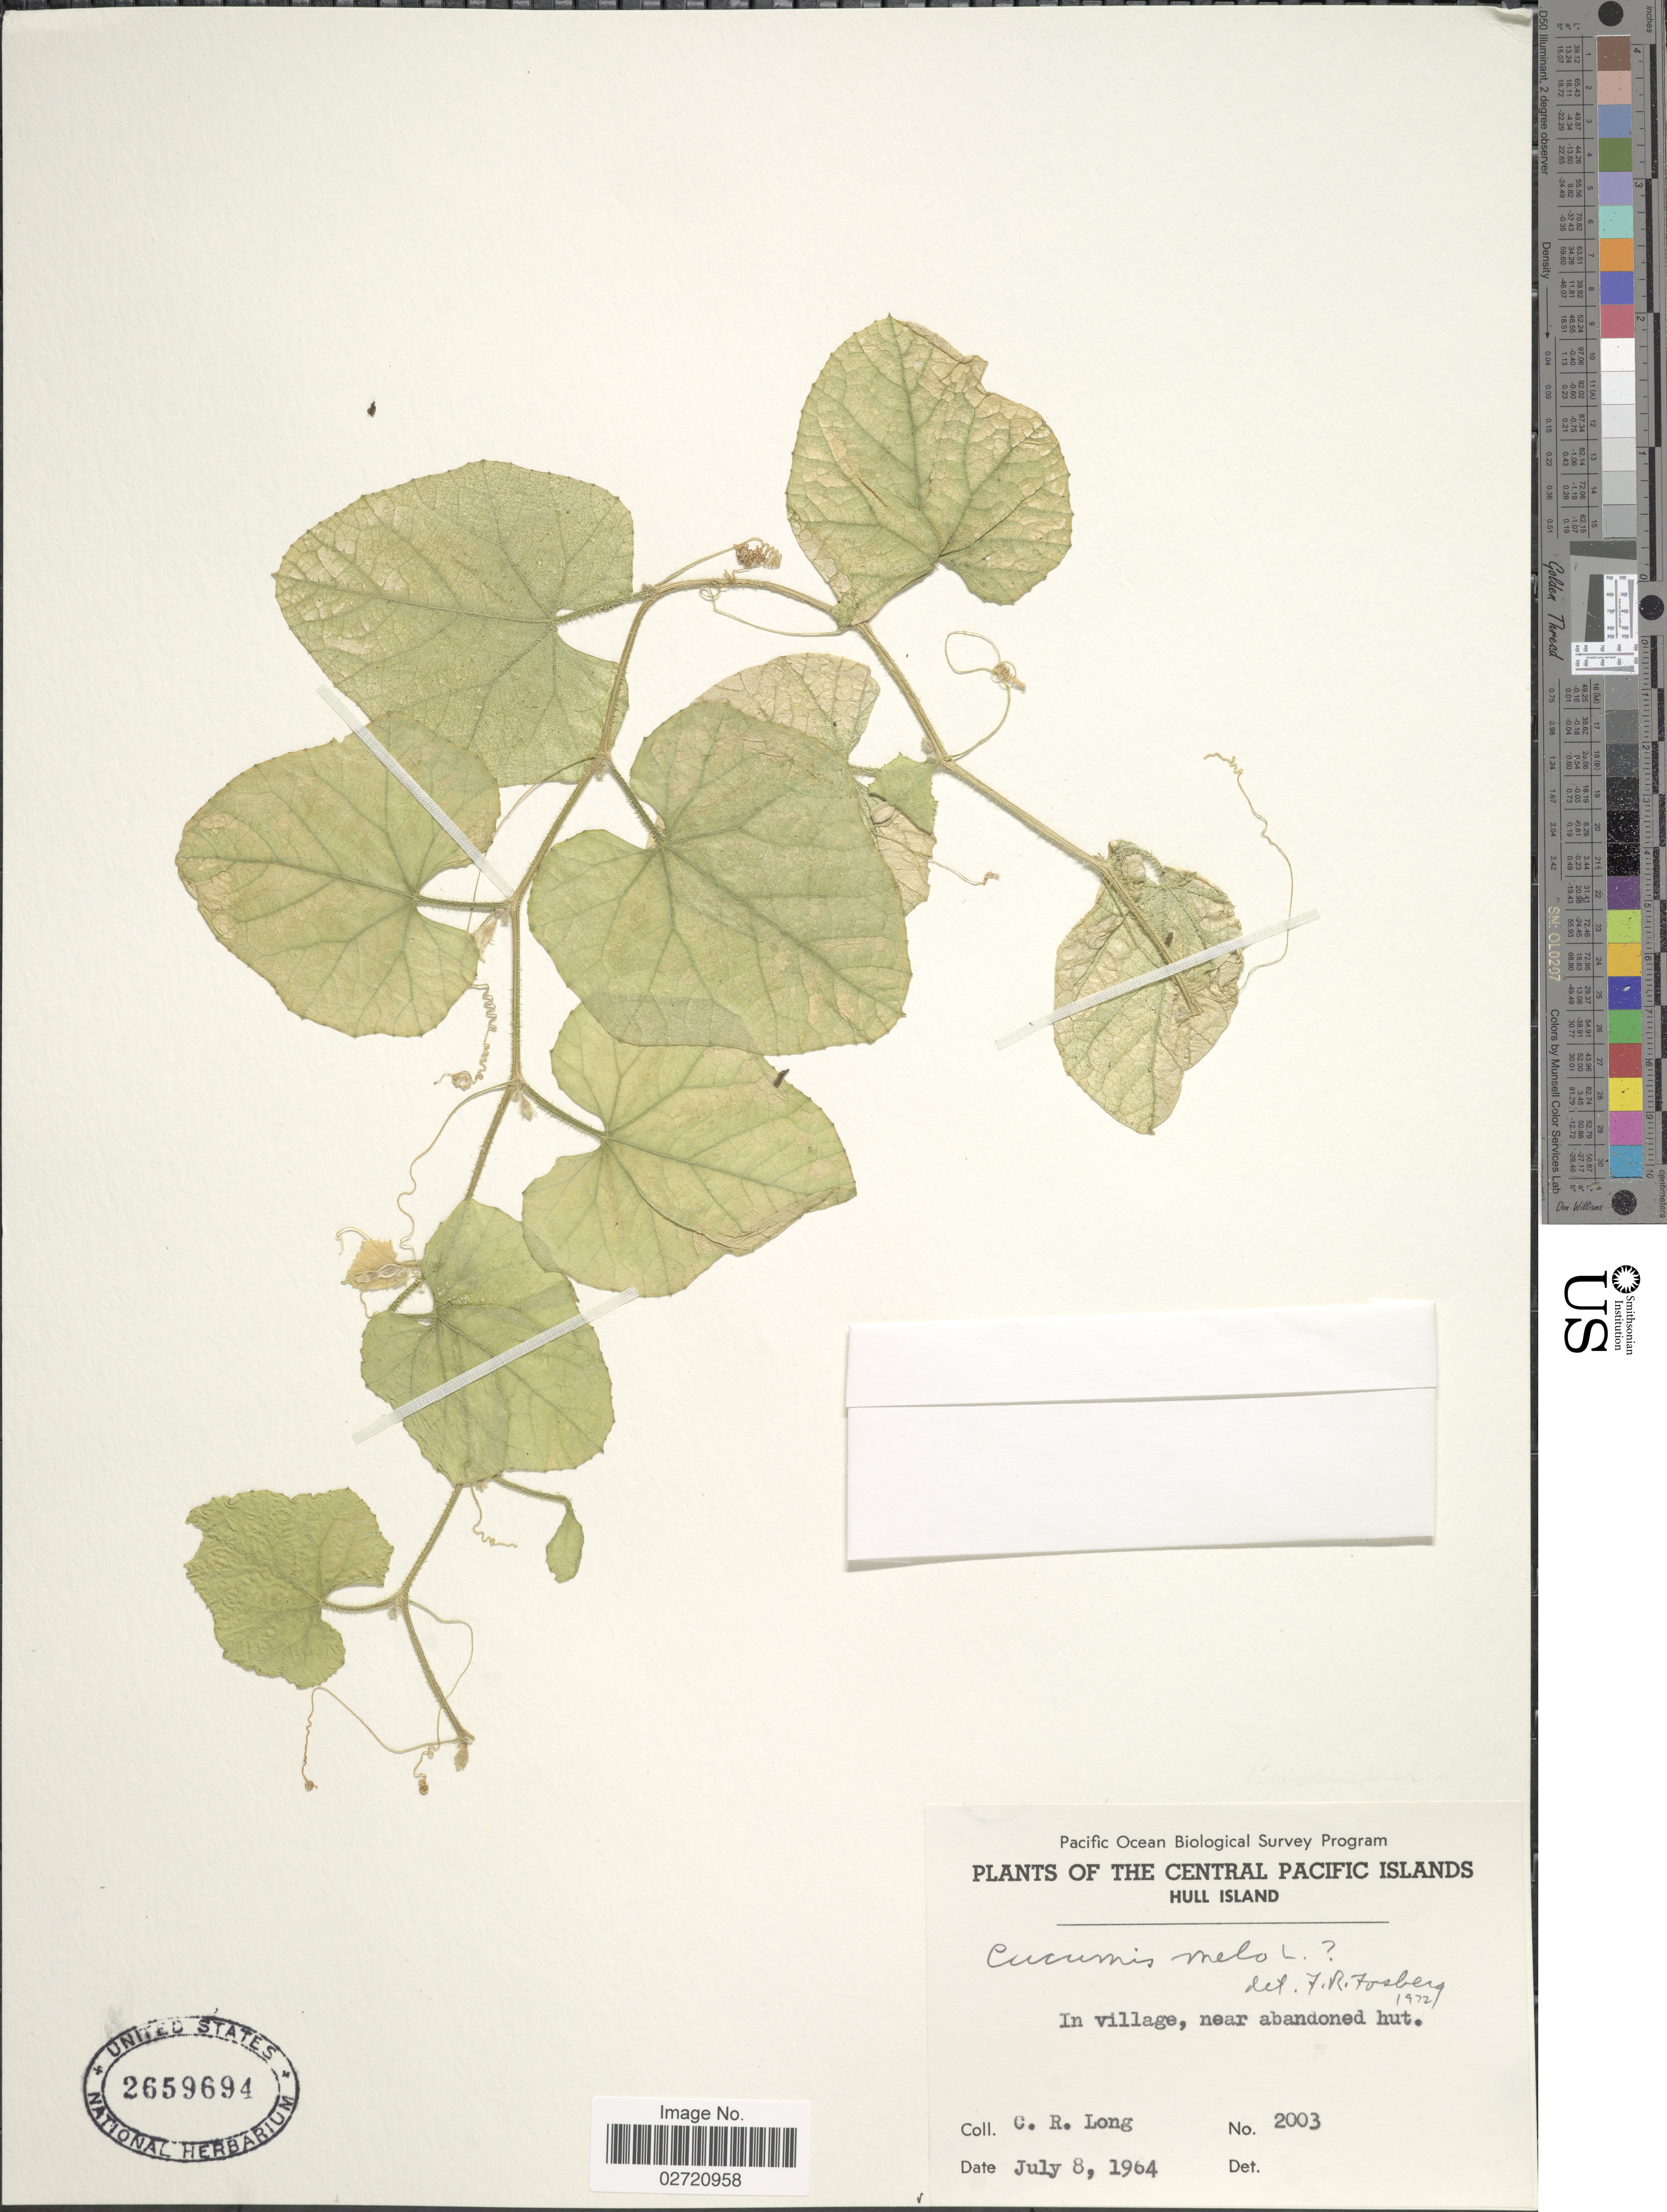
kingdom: Plantae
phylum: Tracheophyta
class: Magnoliopsida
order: Cucurbitales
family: Cucurbitaceae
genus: Cucumis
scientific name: Cucumis melo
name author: L.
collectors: C. R. Long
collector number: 2003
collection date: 1964-07-08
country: Kiribati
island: Orona [Hull] Atoll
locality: Central Pacific Islands. Hull Island. In vilage, near abandoned hut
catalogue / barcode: US 2659694